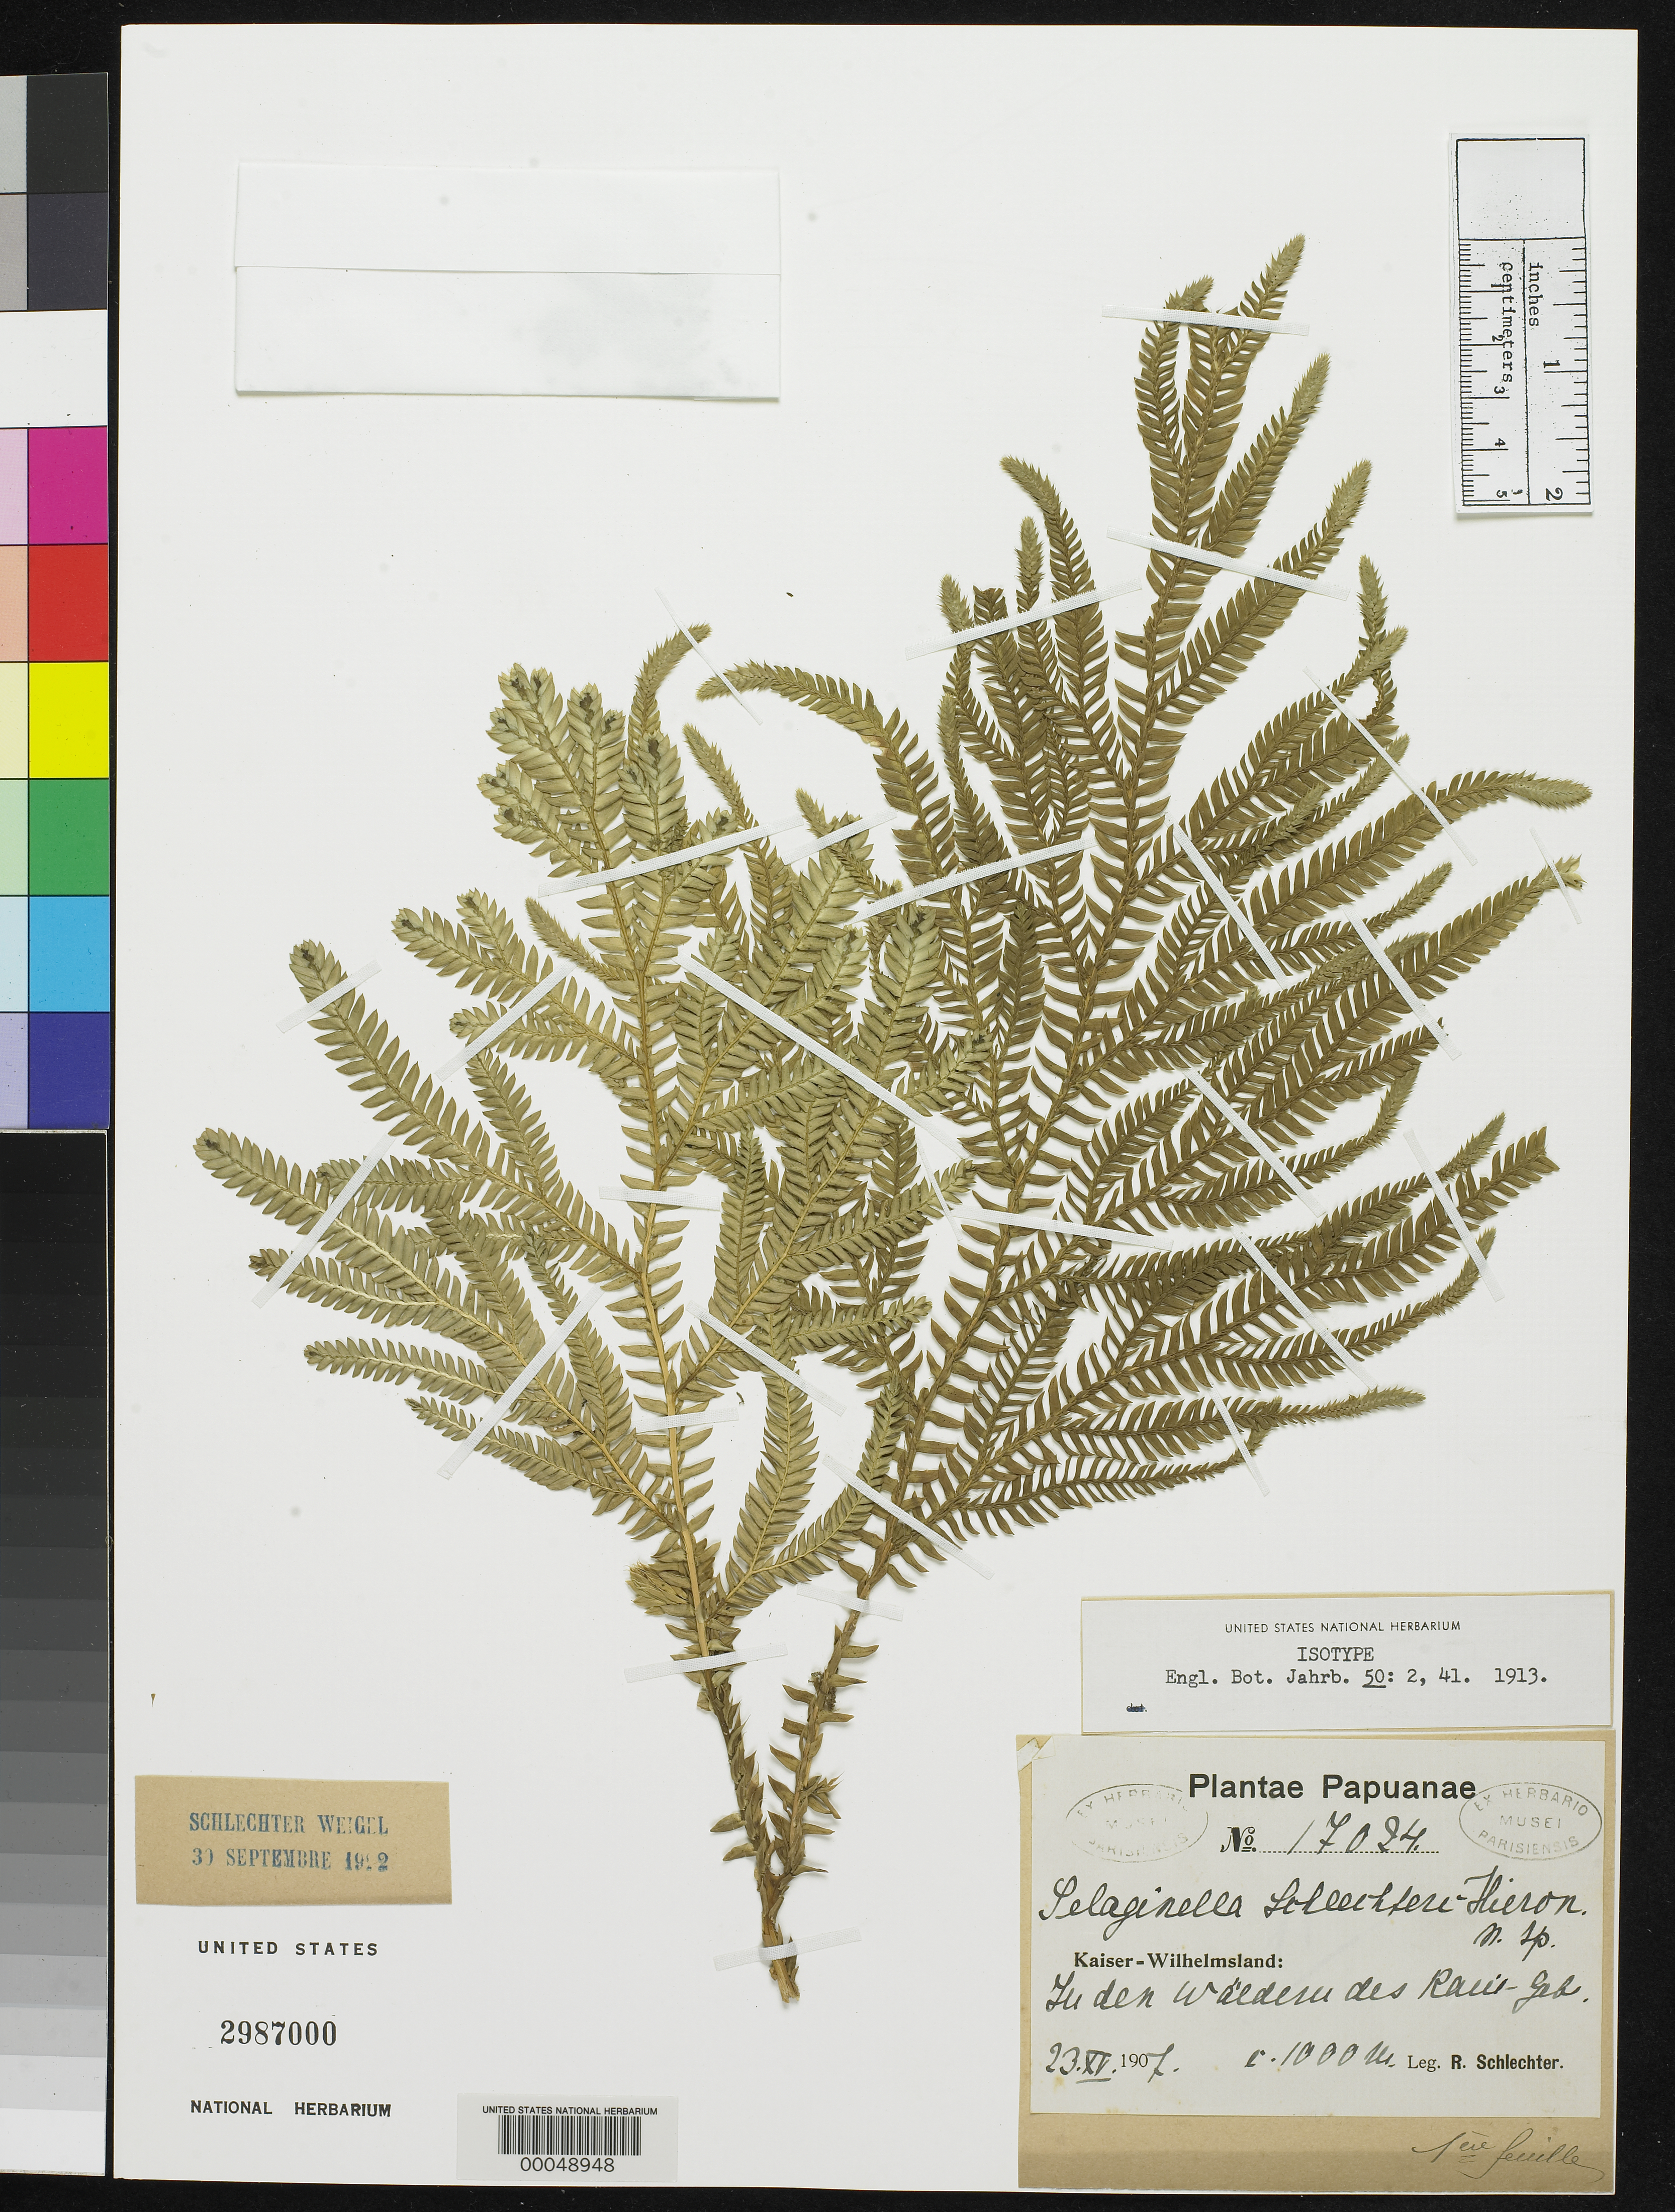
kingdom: Plantae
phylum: Tracheophyta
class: Lycopodiopsida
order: Selaginellales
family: Selaginellaceae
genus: Selaginella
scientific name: Selaginella schlechteri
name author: Hieron. in Lauterb.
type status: Isotype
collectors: F. R. R. Schlechter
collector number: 17024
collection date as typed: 23 Dec 1907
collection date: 1907-12-23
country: Papua New Guinea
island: New Guinea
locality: Kaiser- Wilhelmsland, in den Waldern des Kani-gebirge.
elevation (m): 1000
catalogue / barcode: US 2987000